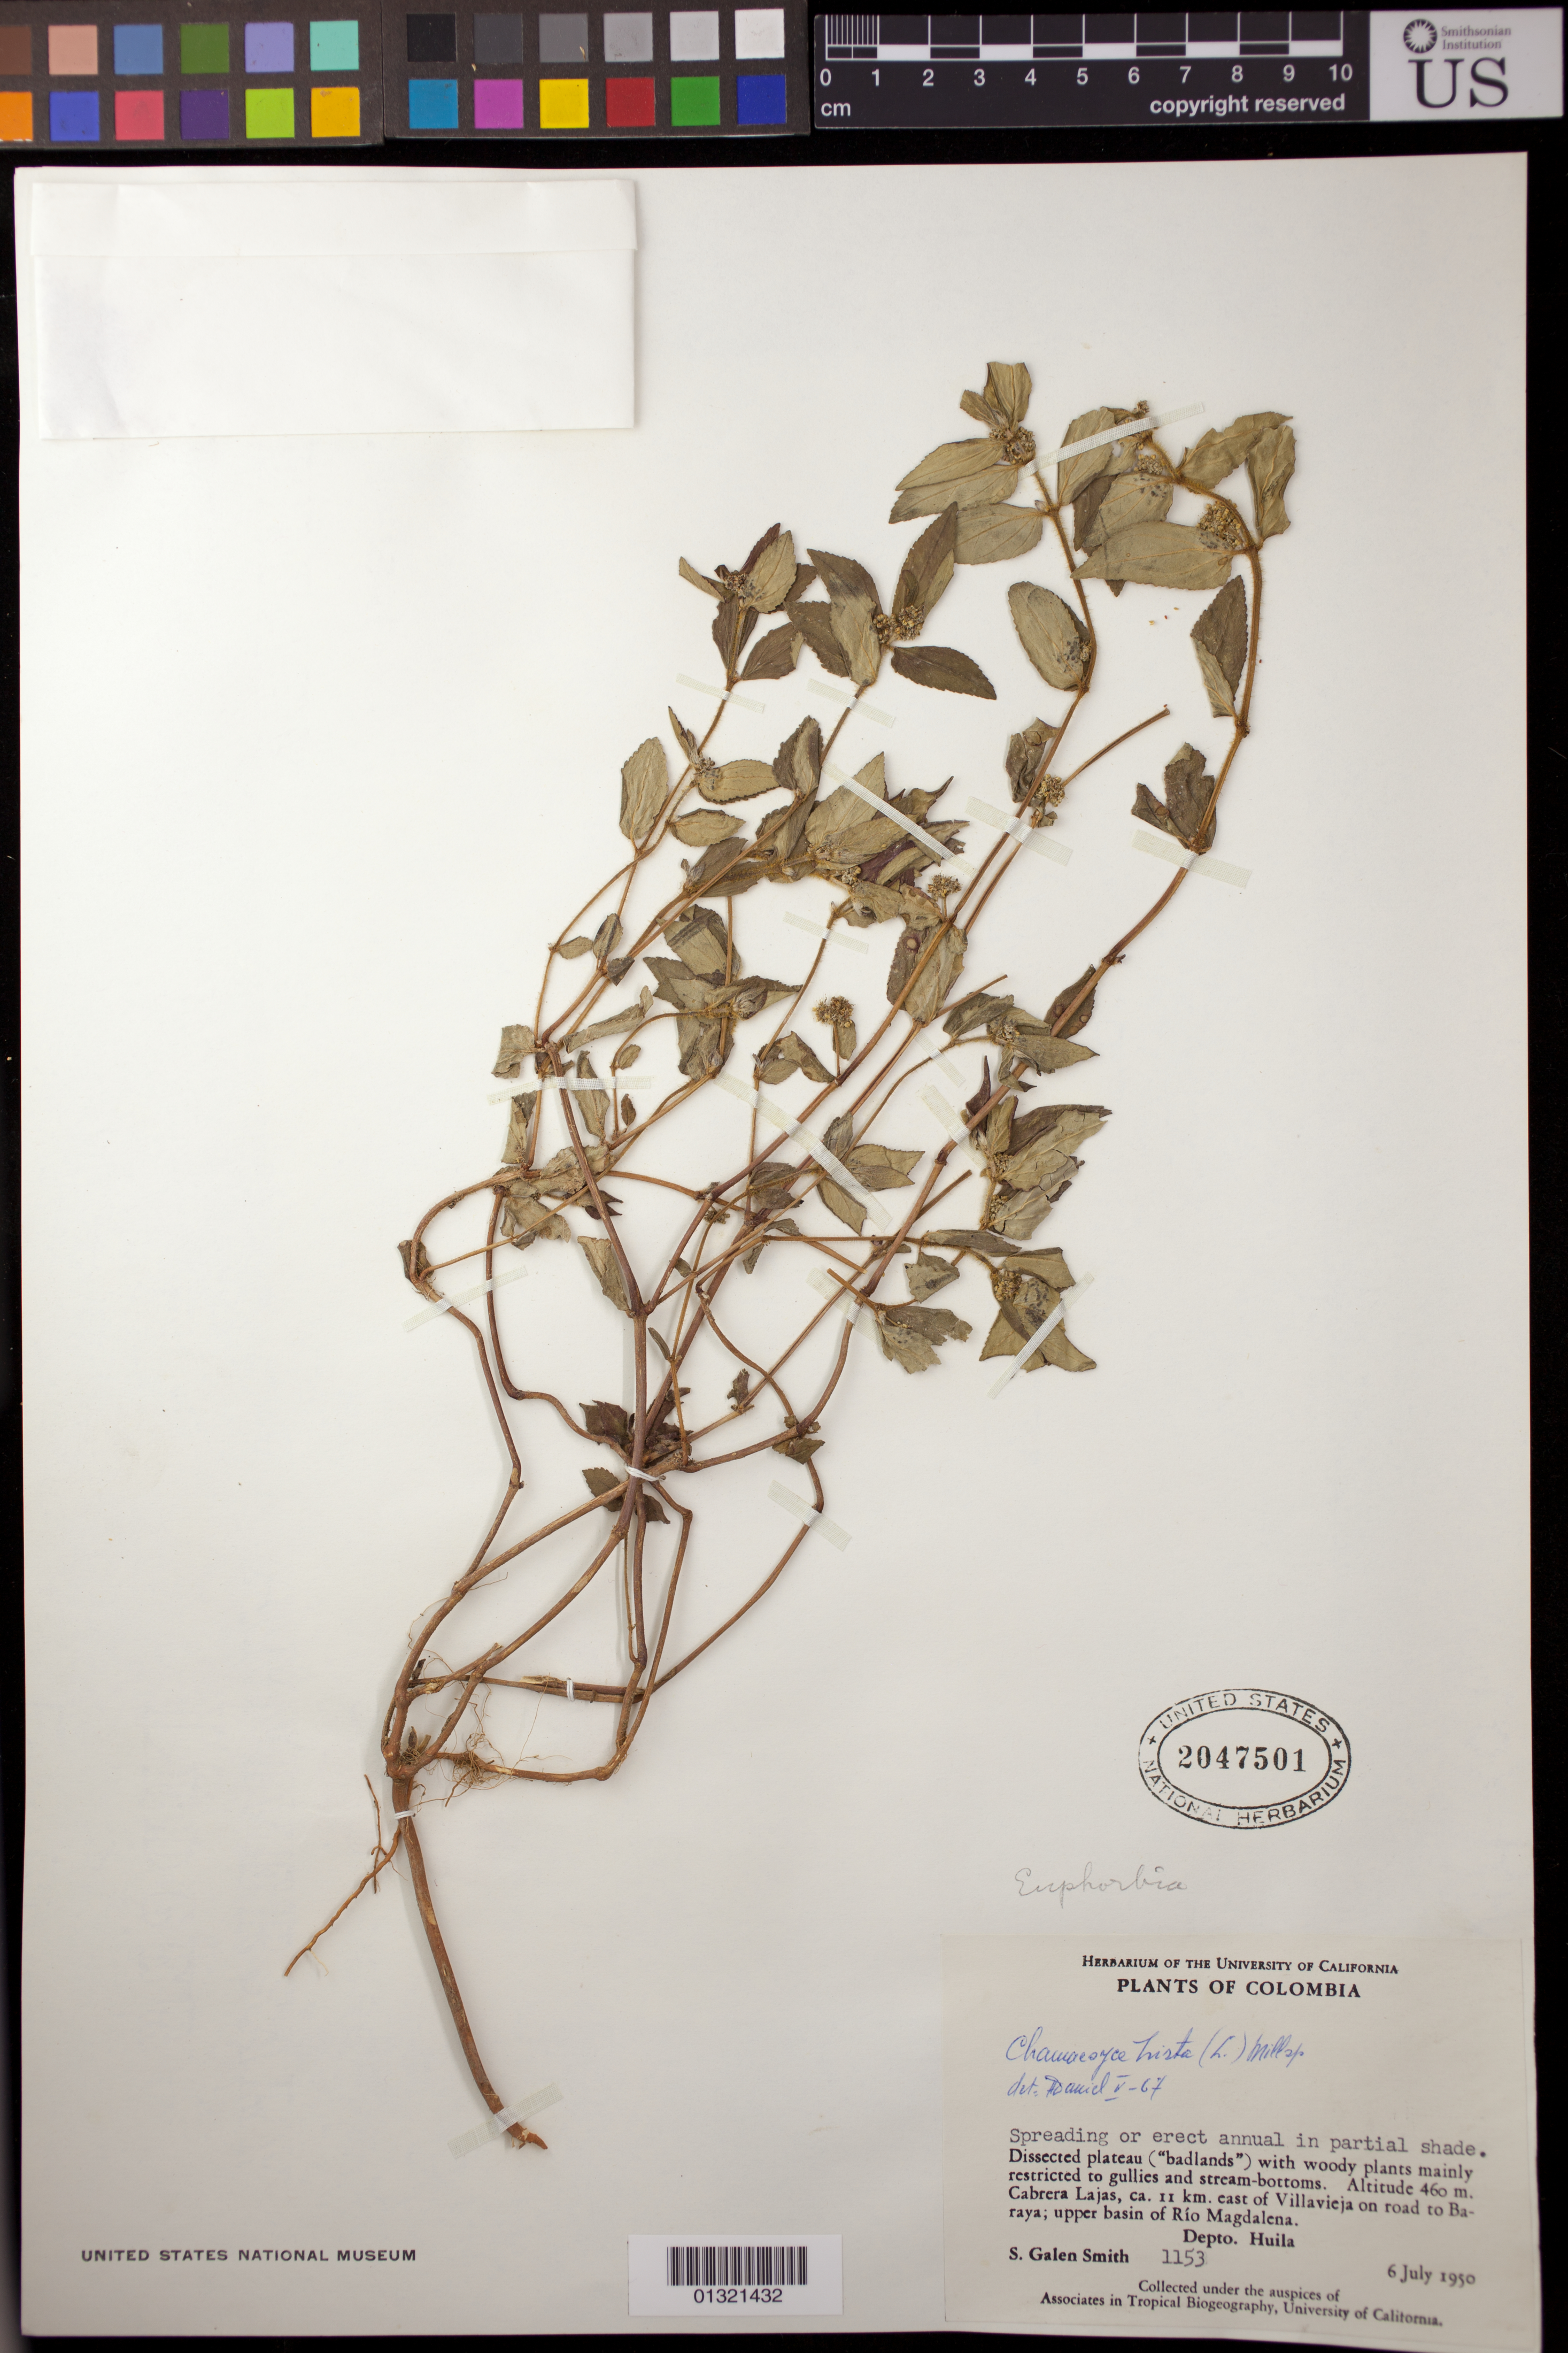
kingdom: Plantae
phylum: Tracheophyta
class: Magnoliopsida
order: Malpighiales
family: Euphorbiaceae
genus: Euphorbia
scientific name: Euphorbia hirta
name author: L.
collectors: S. G. Smith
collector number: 1153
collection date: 1950-07-06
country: Colombia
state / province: Huila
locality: Cabrera Lajas, ca. 11 km. east of Villavieja on road to Baraya; upper basin of Río Magdalena.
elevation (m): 460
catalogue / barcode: US 2047501